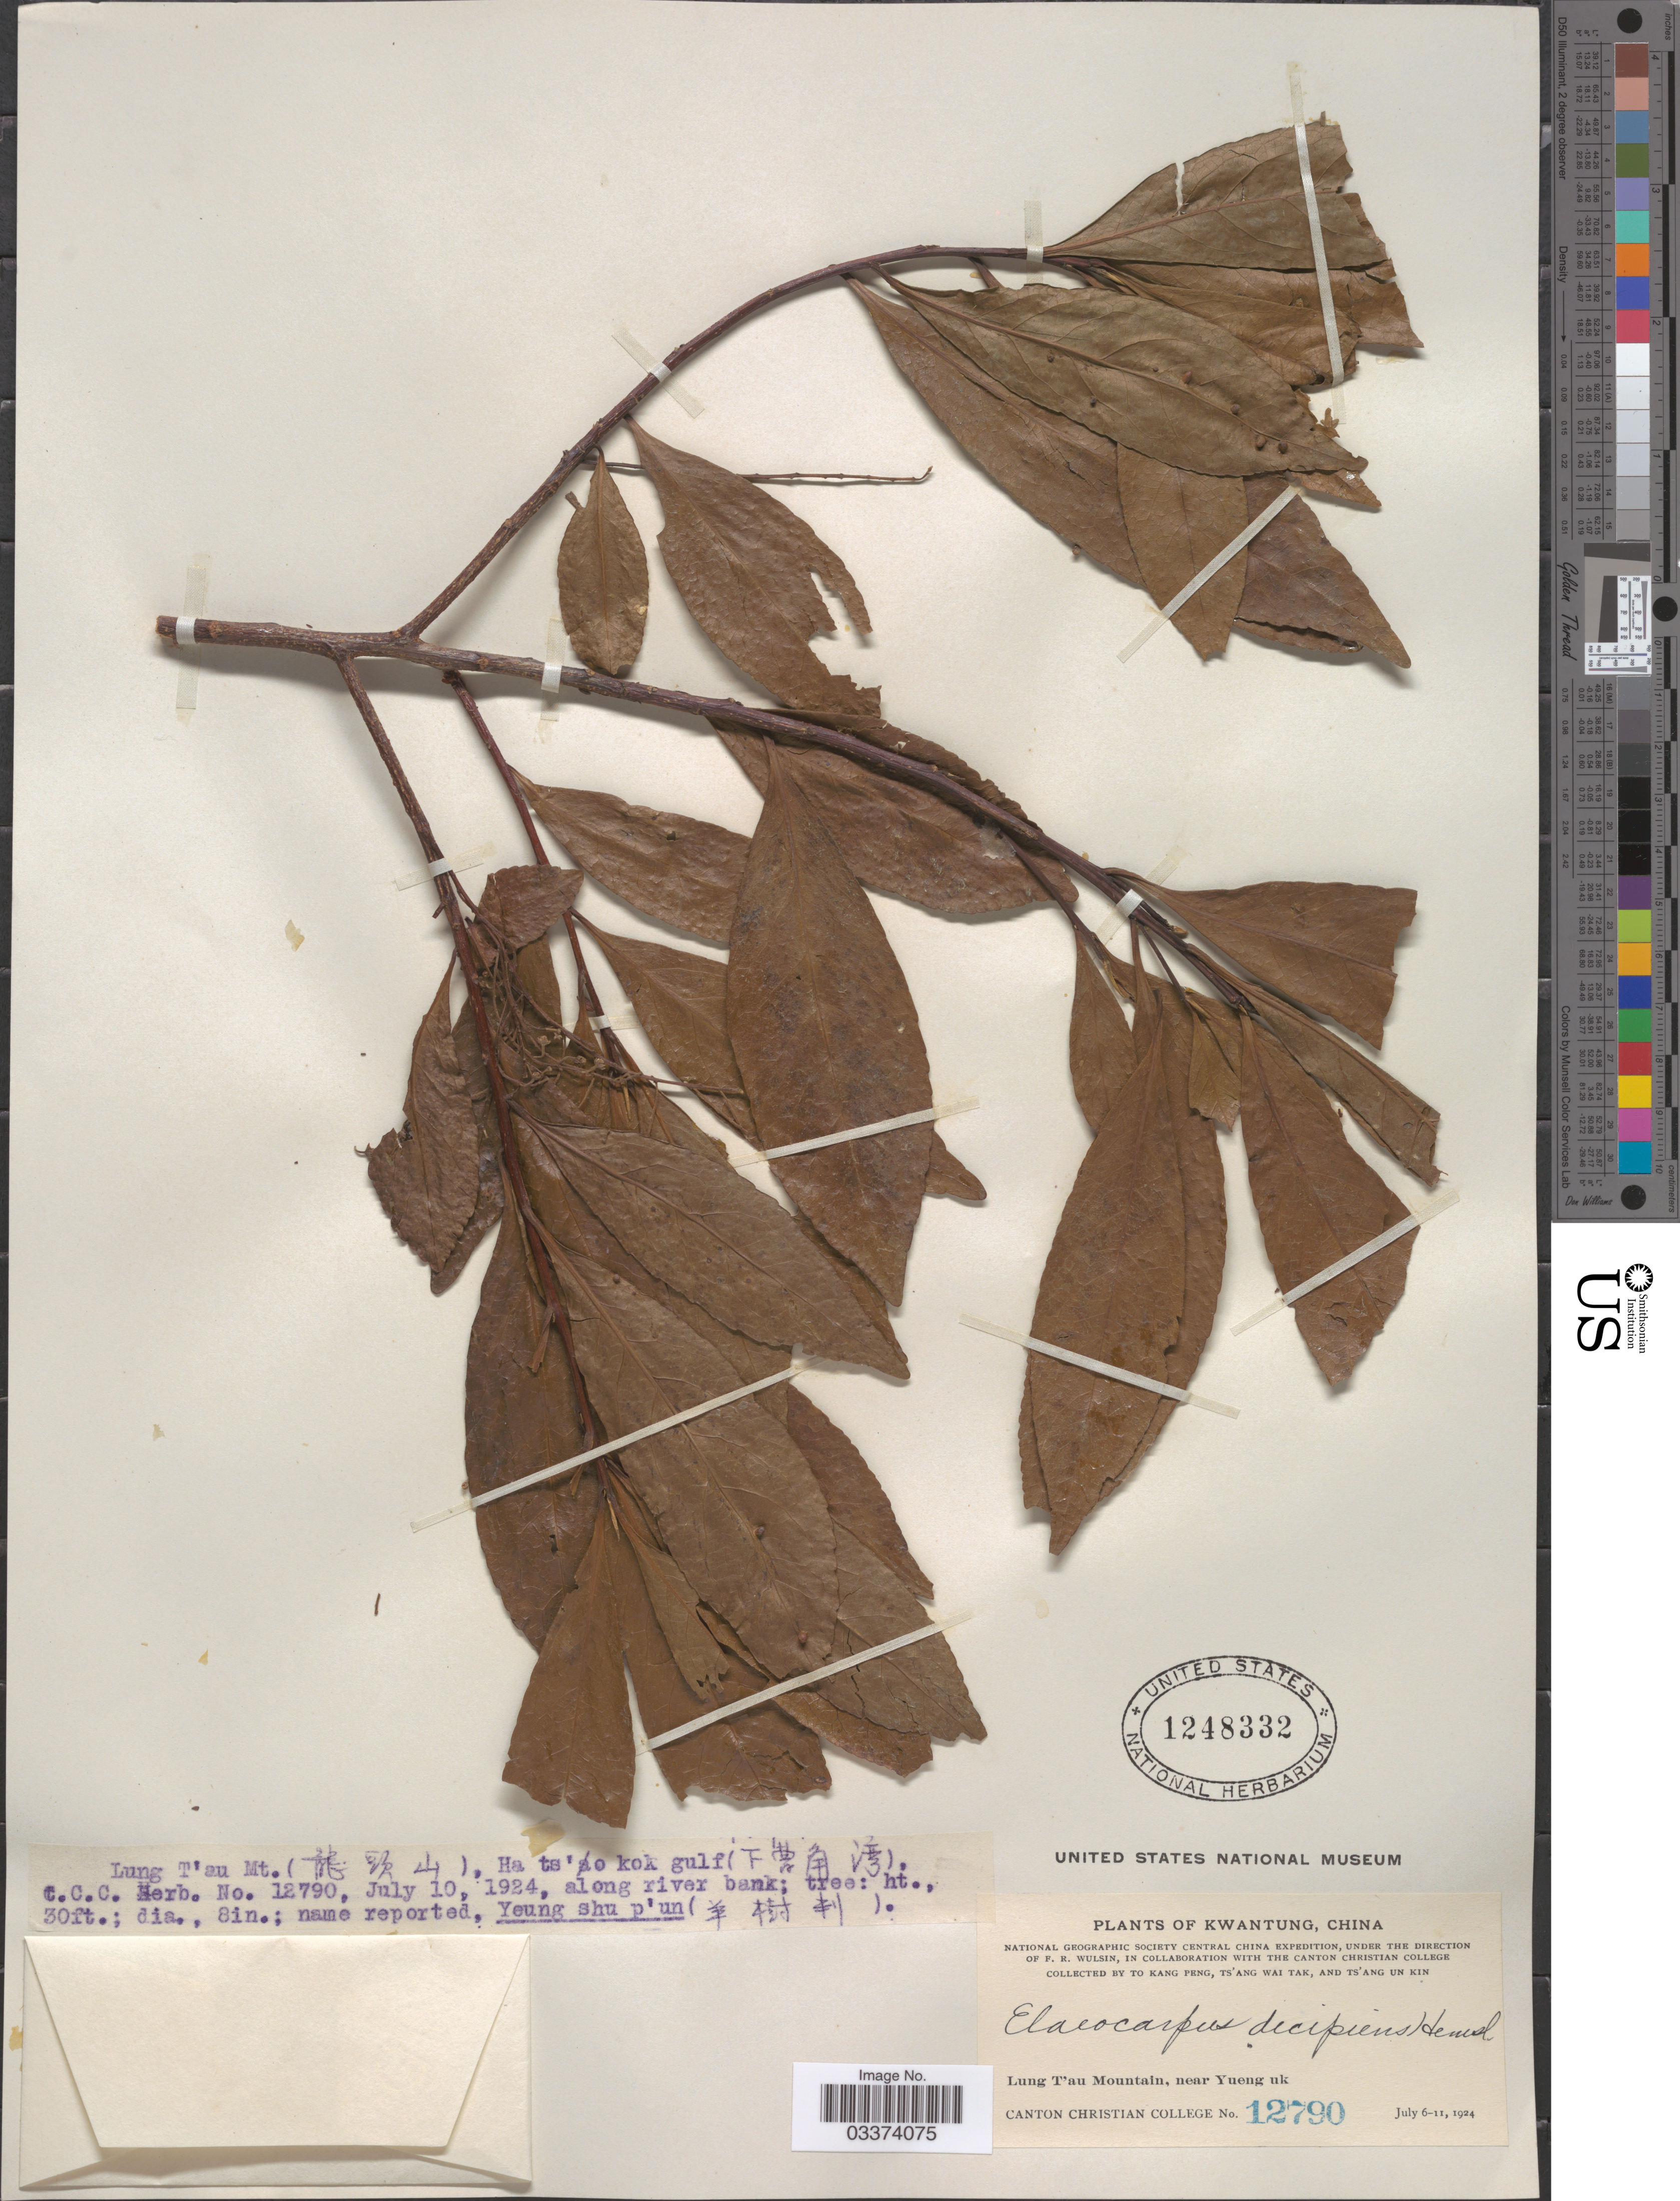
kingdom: Plantae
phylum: Tracheophyta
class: Magnoliopsida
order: Oxalidales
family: Elaeocarpaceae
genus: Elaeocarpus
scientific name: Elaeocarpus decipiens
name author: F.B. Forbes & Hemsl.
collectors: T. K. Peng, W. T. Tsang & Ts' Ang Un Kin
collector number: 12790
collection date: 1924-07-10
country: China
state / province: Guangdong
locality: Kwantung. Lung T'au Mountain, near Yueng uk. Ha ts'o kok gulf (X).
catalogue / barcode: US 1248332